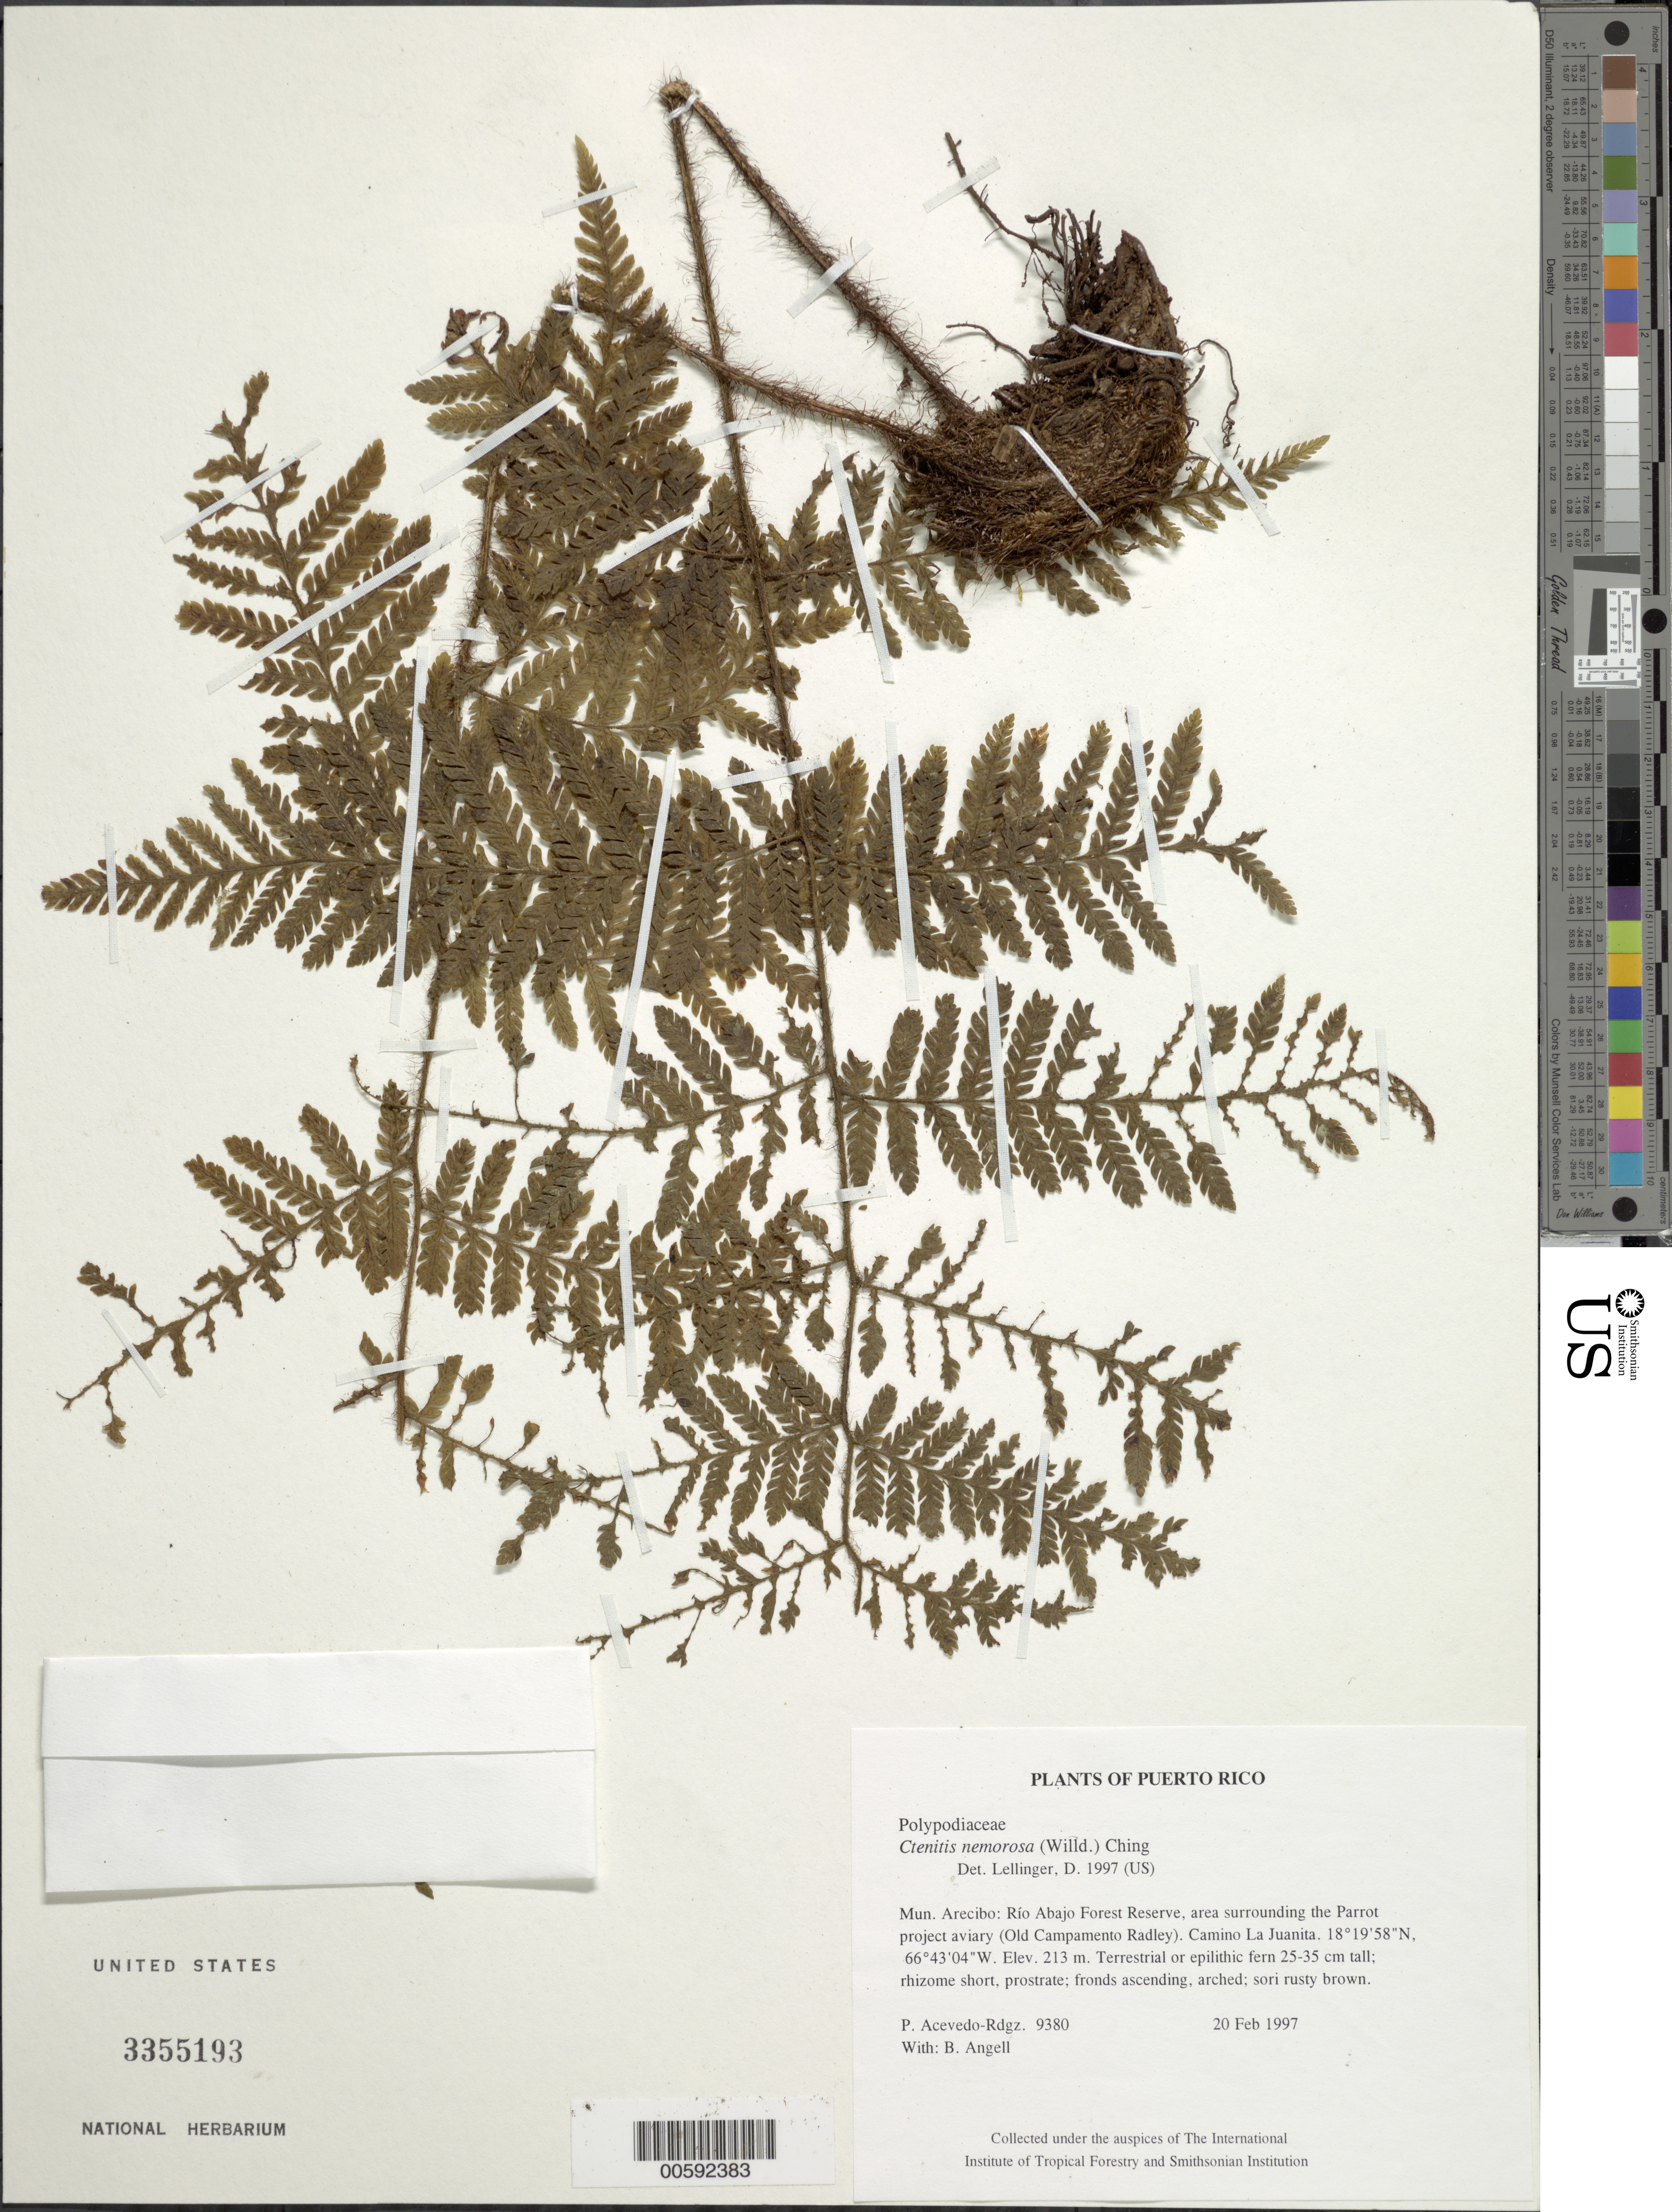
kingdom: Plantae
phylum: Tracheophyta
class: Polypodiopsida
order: Polypodiales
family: Dryopteridaceae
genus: Ctenitis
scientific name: Ctenitis nemorosa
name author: (Willd.) Ching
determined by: Lellinger, David B., (BOT), Smithsonian Institution - National Museum of Natural History (UNITED STATES)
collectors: P. Acevedo-Rodr. & Bobbi Angell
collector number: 9380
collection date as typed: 20 Feb 1997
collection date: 1997-02-20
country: Puerto Rico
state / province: Arecibo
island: Puerto Rico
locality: Arecibo; Río Abajo Forest Reserve, area surrounding the Parrot project aviary (Old Campamento Radley). Camino La Juanita.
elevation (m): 213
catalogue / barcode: US 3355193